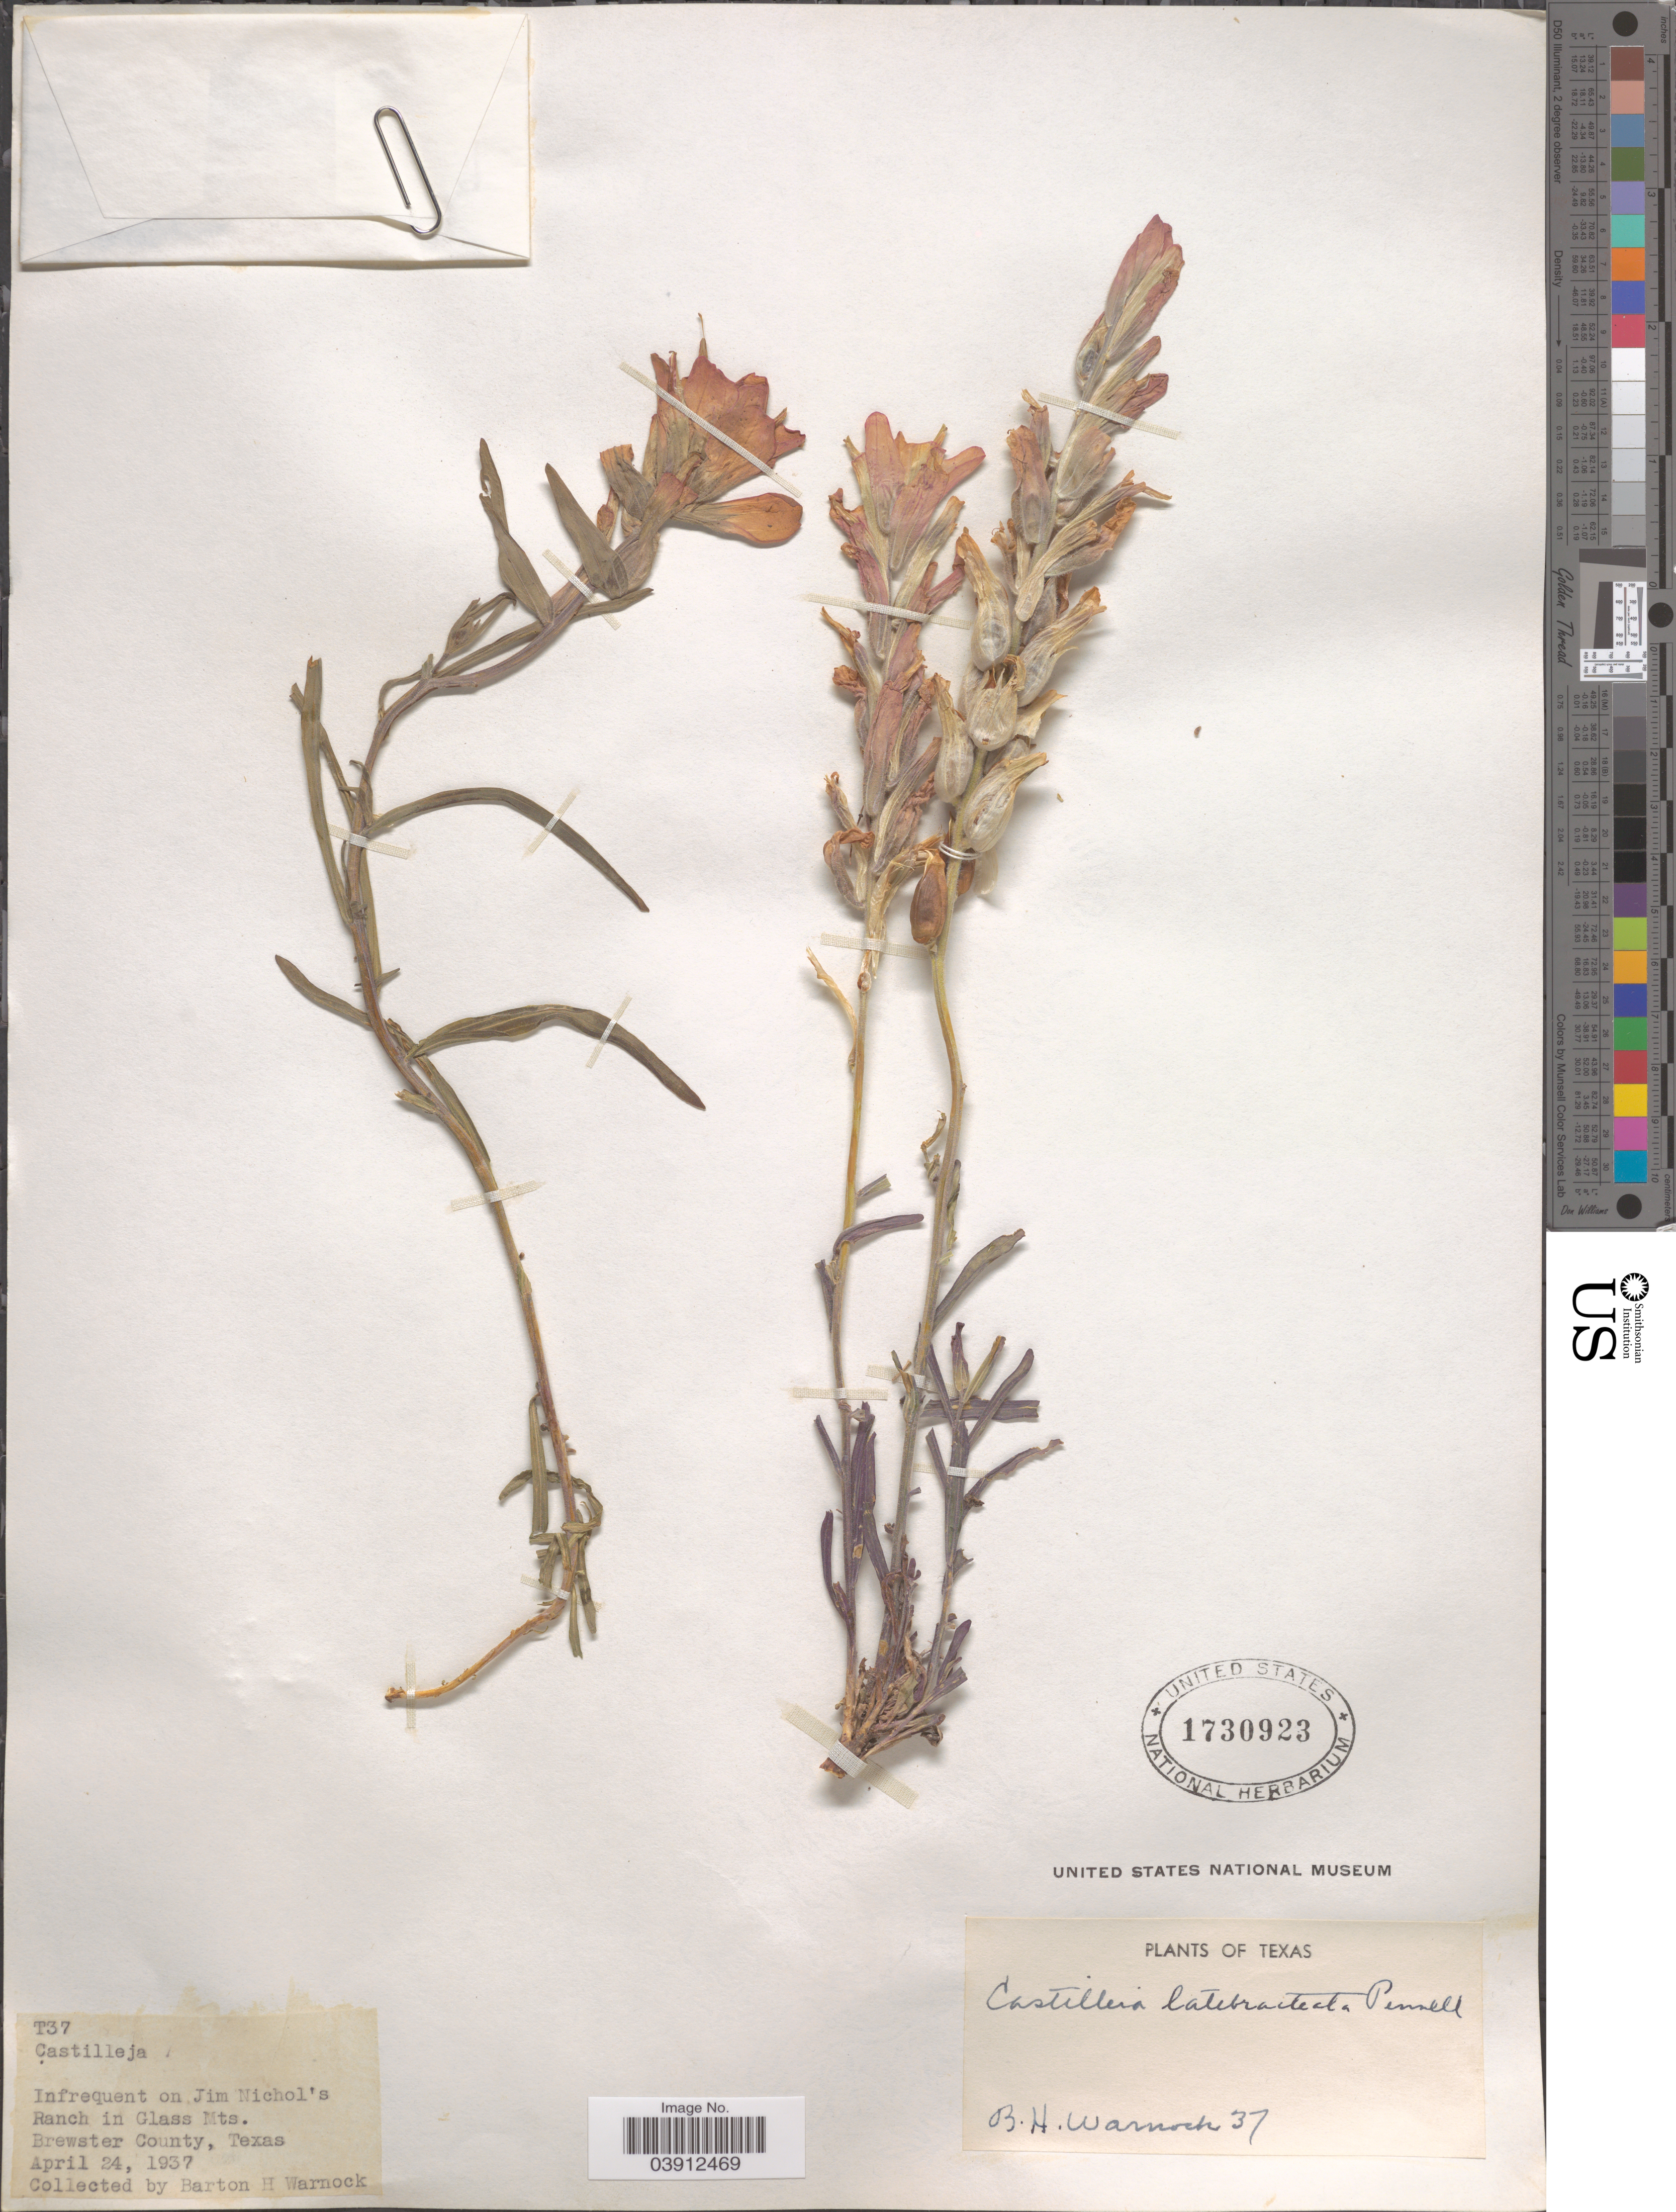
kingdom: Plantae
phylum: Tracheophyta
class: Magnoliopsida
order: Lamiales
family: Orobanchaceae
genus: Castilleja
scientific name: Castilleja latebracteata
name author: Pennell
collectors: B. H. Warnock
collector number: T37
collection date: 1937-04-24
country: United States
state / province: Texas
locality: Infrequent on Jim Nichol's Ranch in Glass Mts. Brewster County.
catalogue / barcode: US 1730923